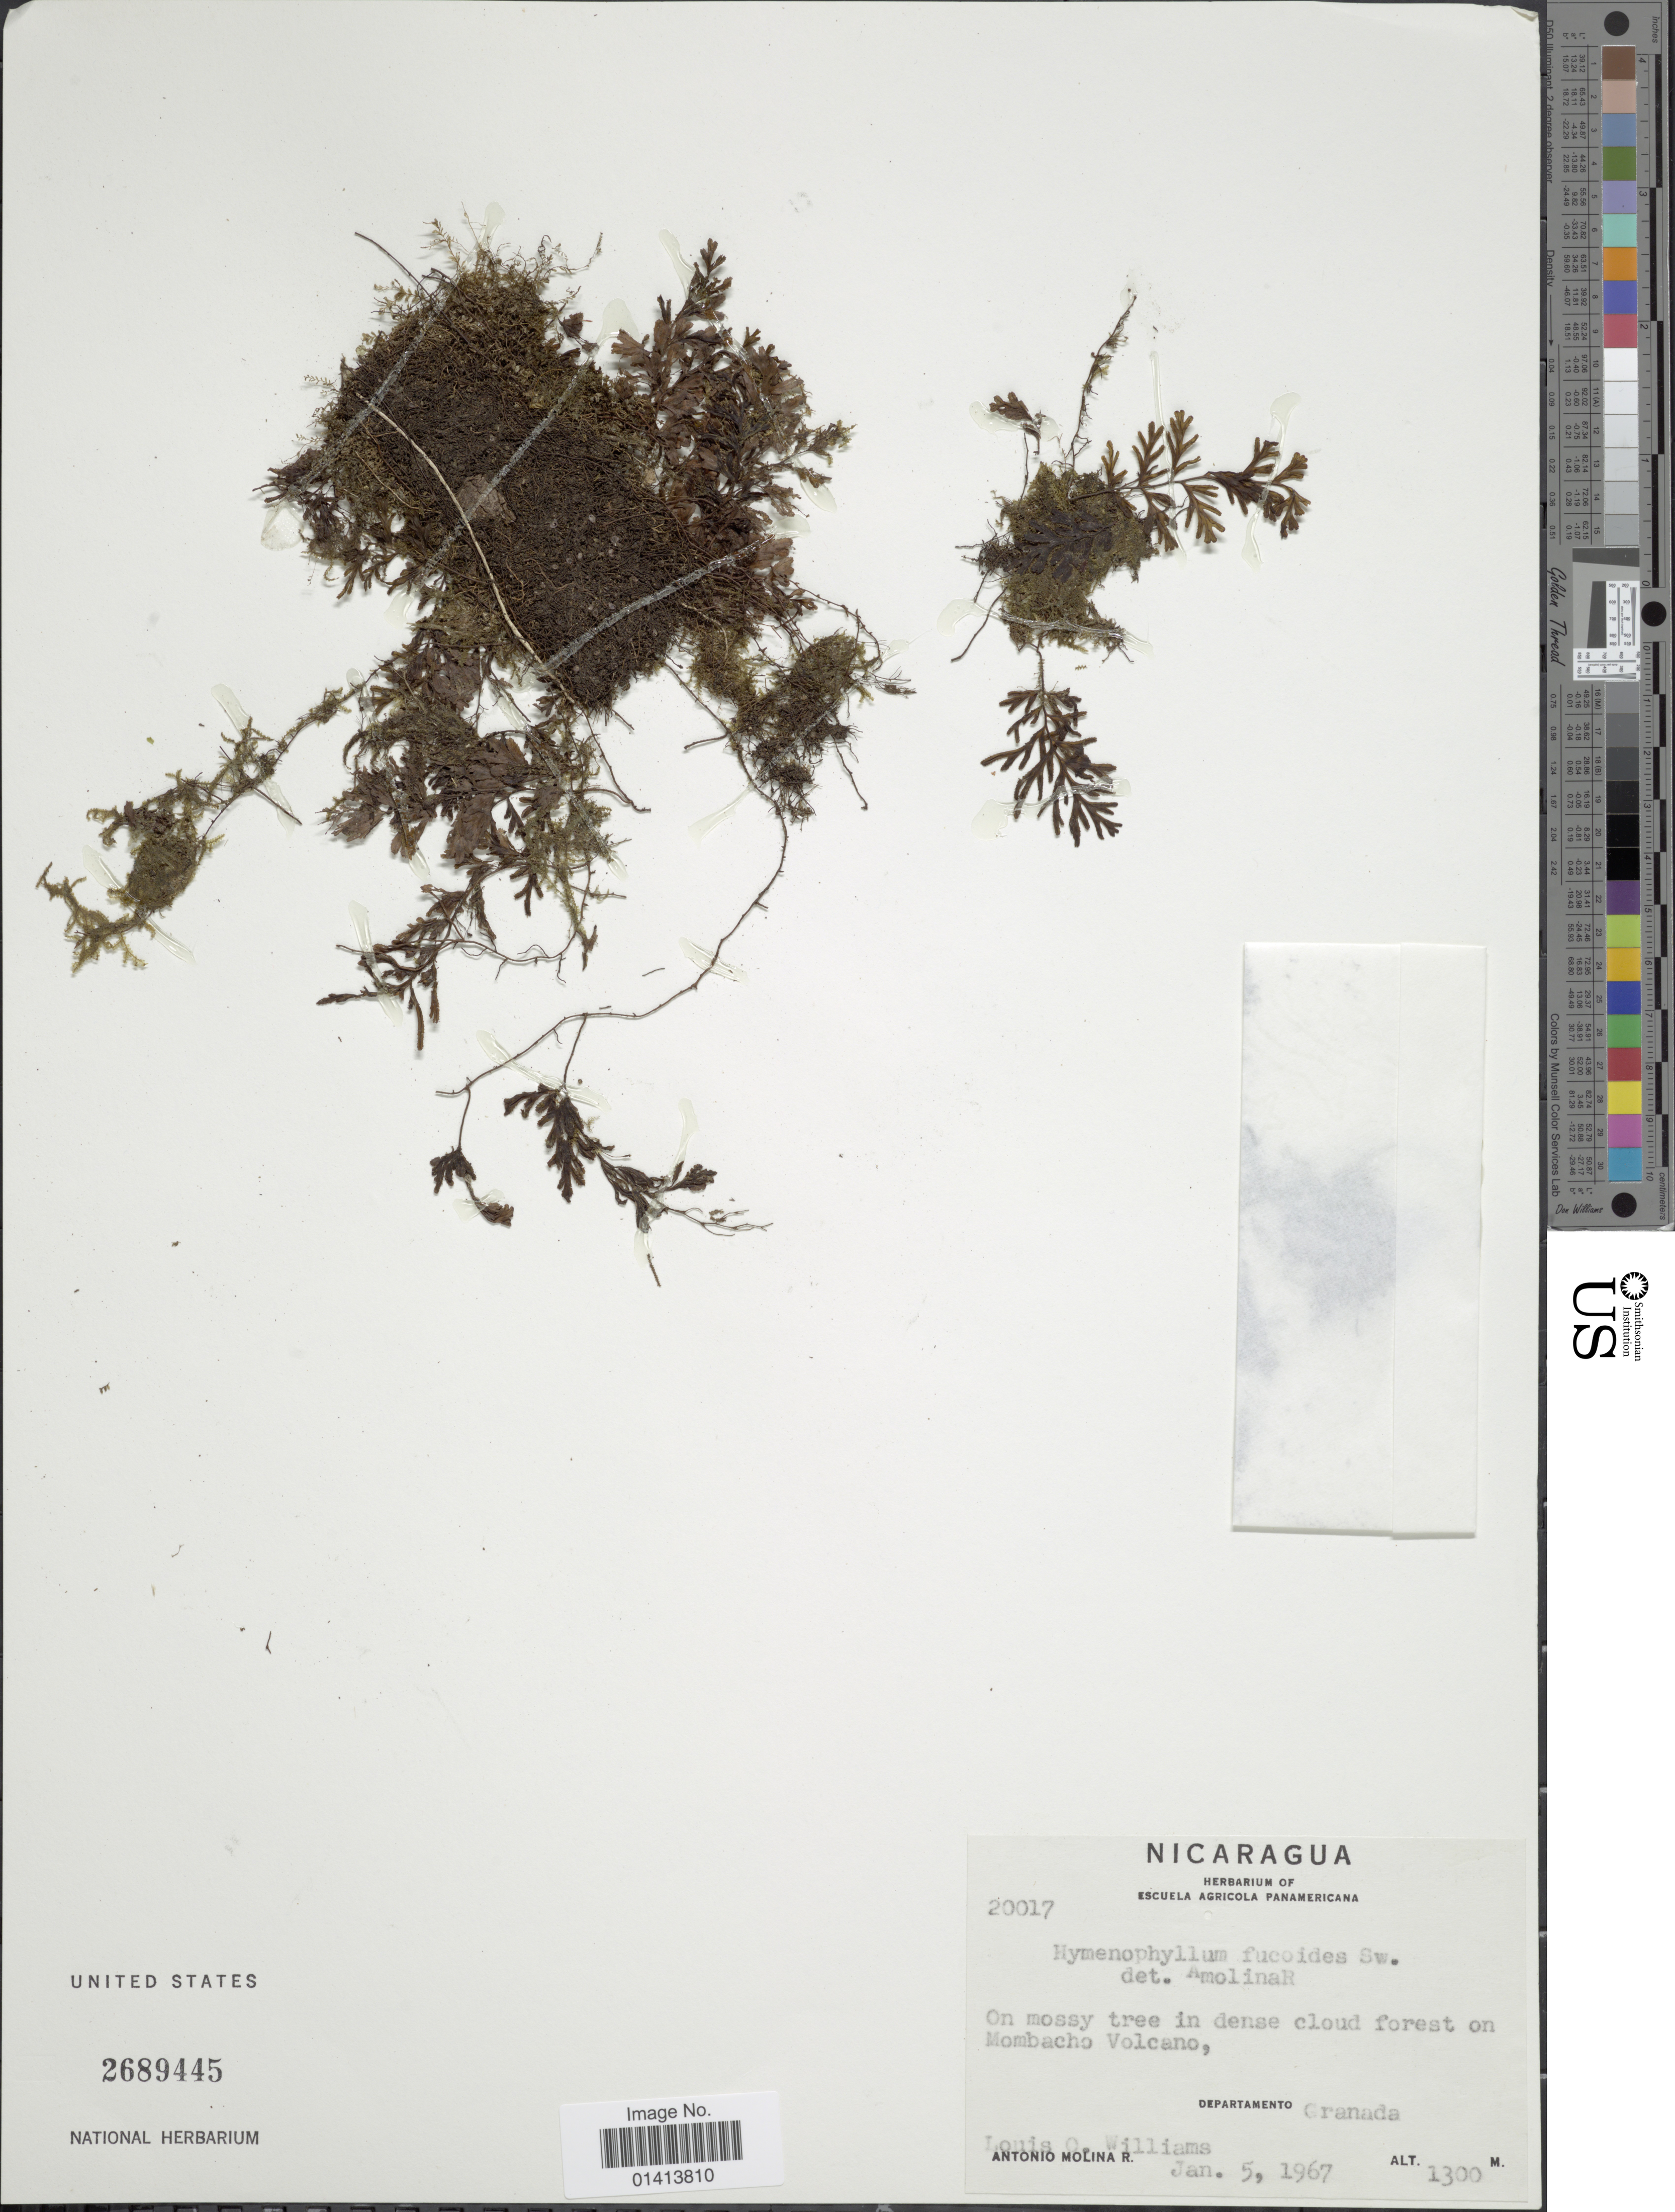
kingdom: Plantae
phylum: Tracheophyta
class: Polypodiopsida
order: Hymenophyllales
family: Hymenophyllaceae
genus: Hymenophyllum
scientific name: Hymenophyllum fucoides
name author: (Sw.) Sw.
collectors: L. O. Williams & A. Molina R.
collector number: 20017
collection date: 1967-01-05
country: Nicaragua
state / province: Granada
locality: On mossy tree in dense cloud forest on Mombacho Volcanom Departmente Granada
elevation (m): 1300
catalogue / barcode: US 2689445